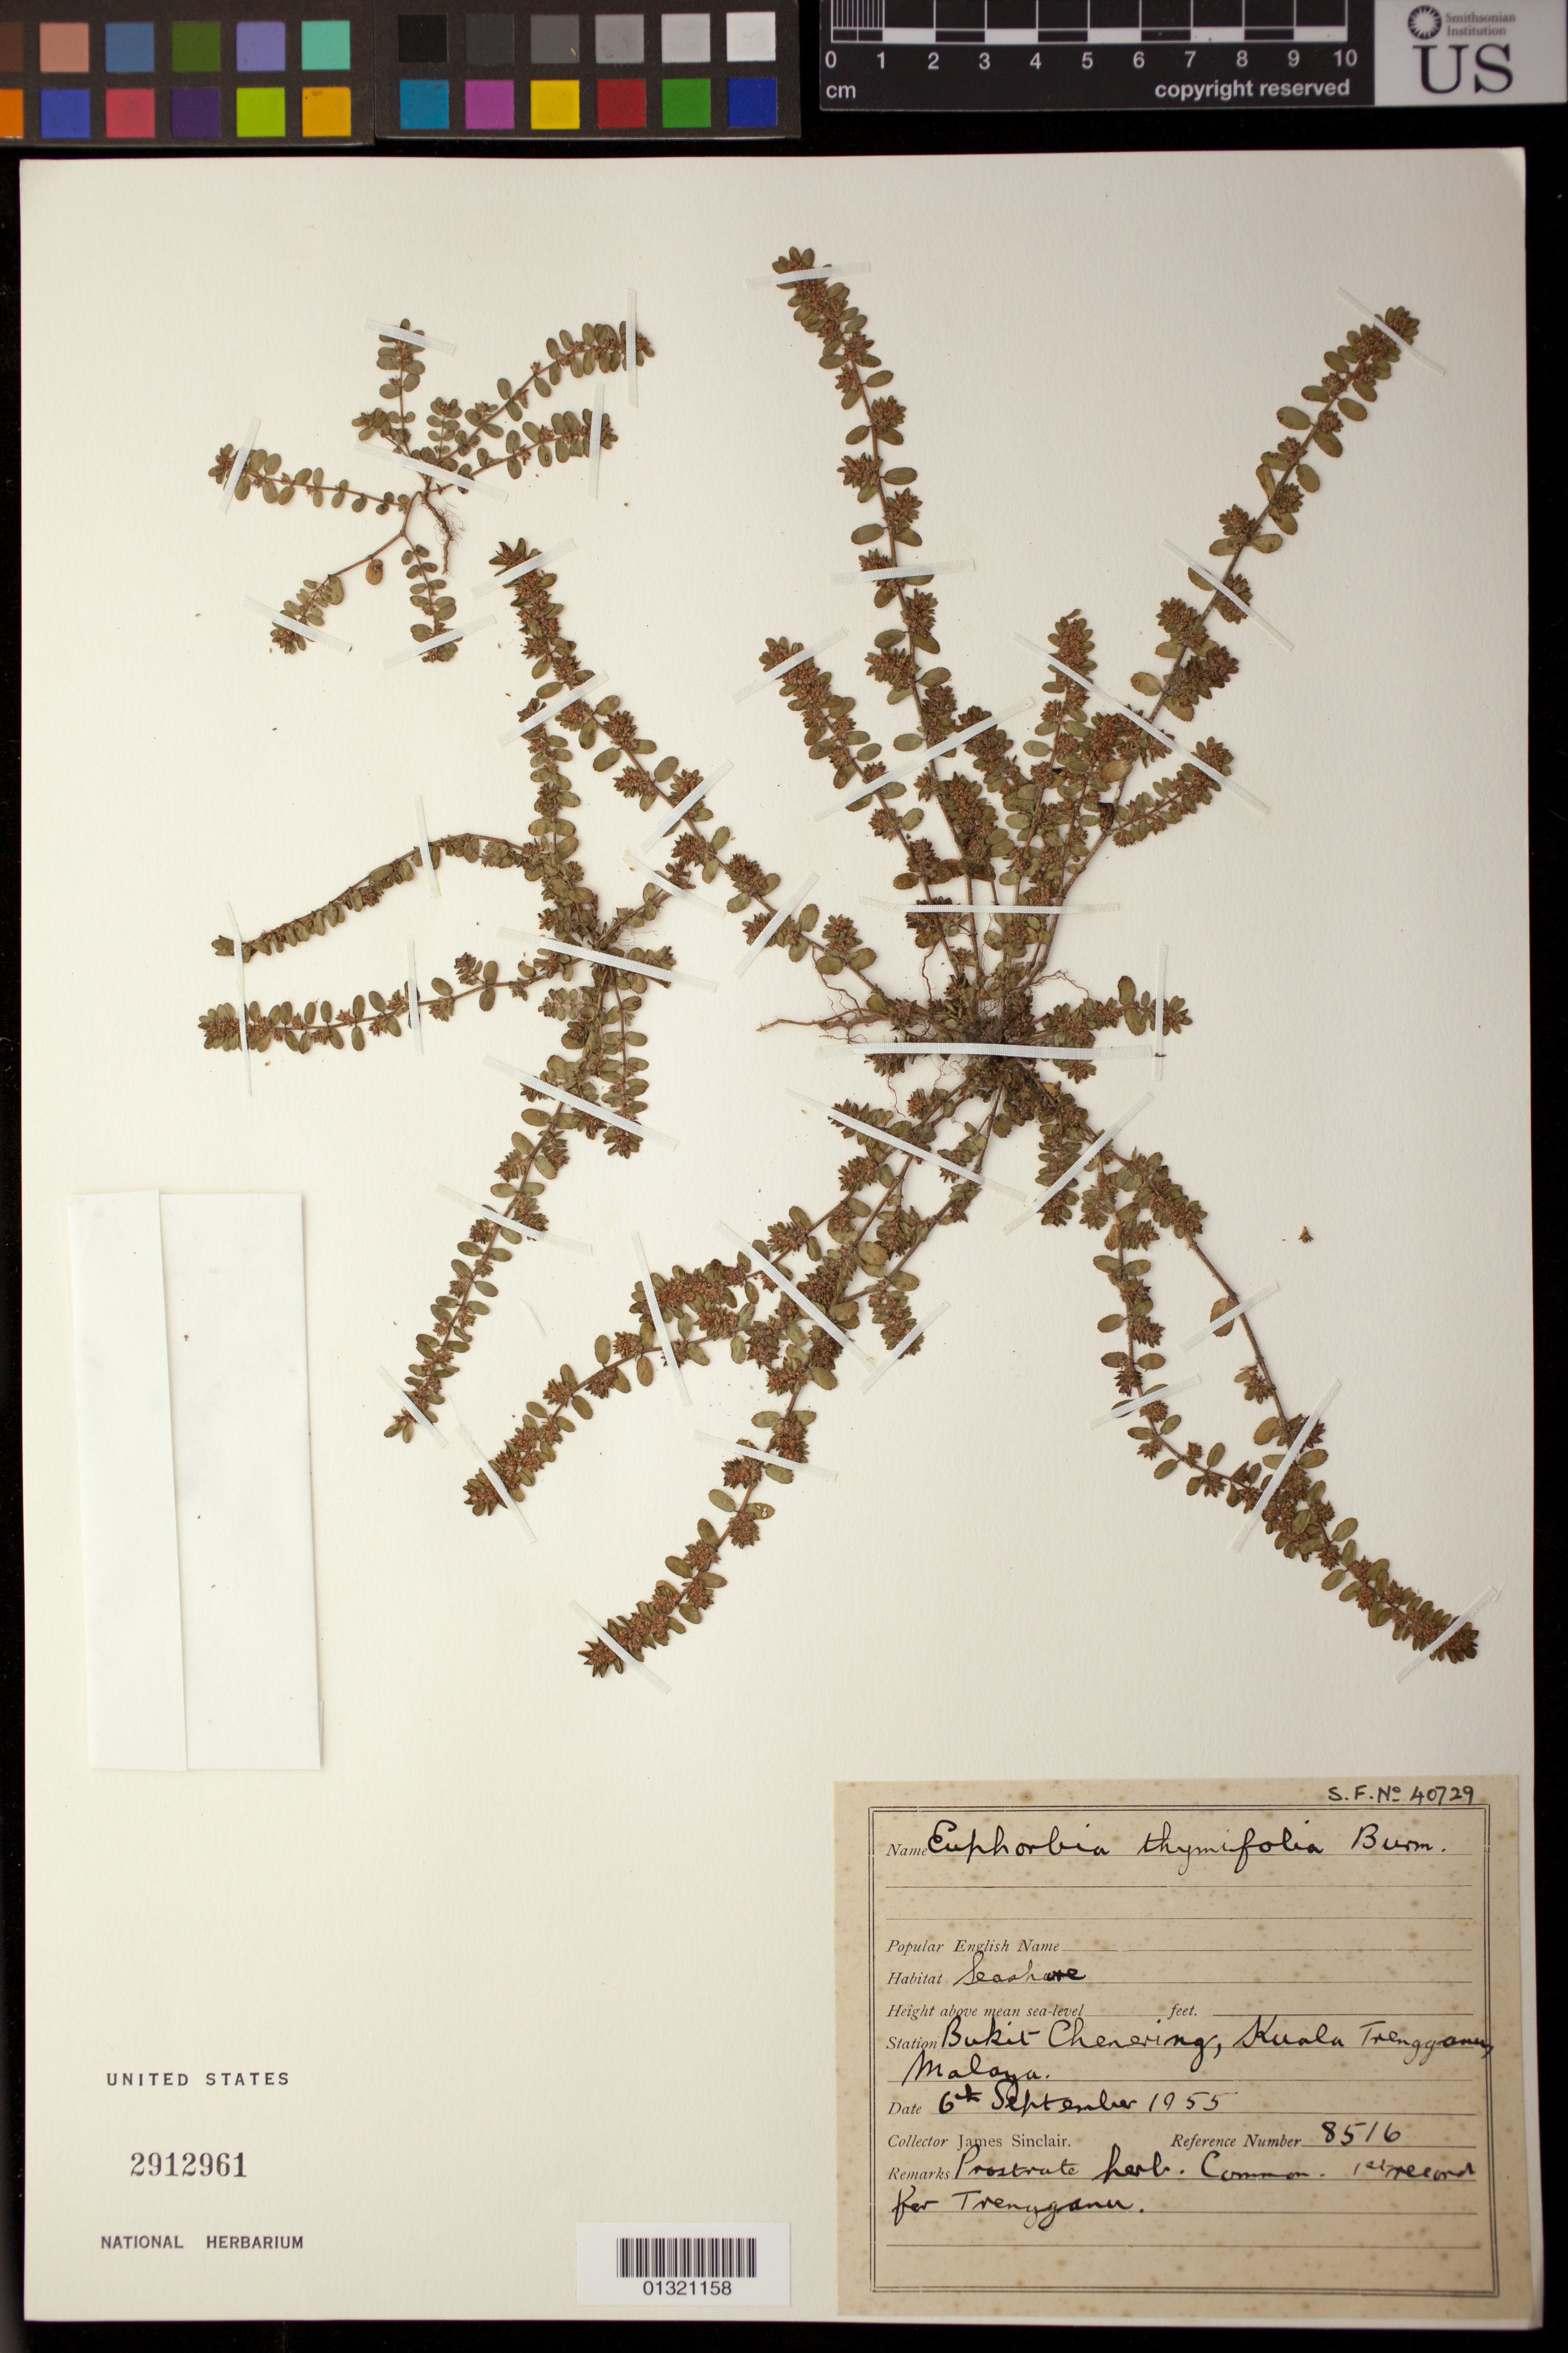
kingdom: Plantae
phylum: Tracheophyta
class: Magnoliopsida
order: Malpighiales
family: Euphorbiaceae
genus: Euphorbia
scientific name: Euphorbia thymifolia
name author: L.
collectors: J. Sinclair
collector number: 8516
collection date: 1955-09-06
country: Malaysia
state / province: Terengganu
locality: Bukit Chenering, Kuala Trengganu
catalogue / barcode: US 2912961